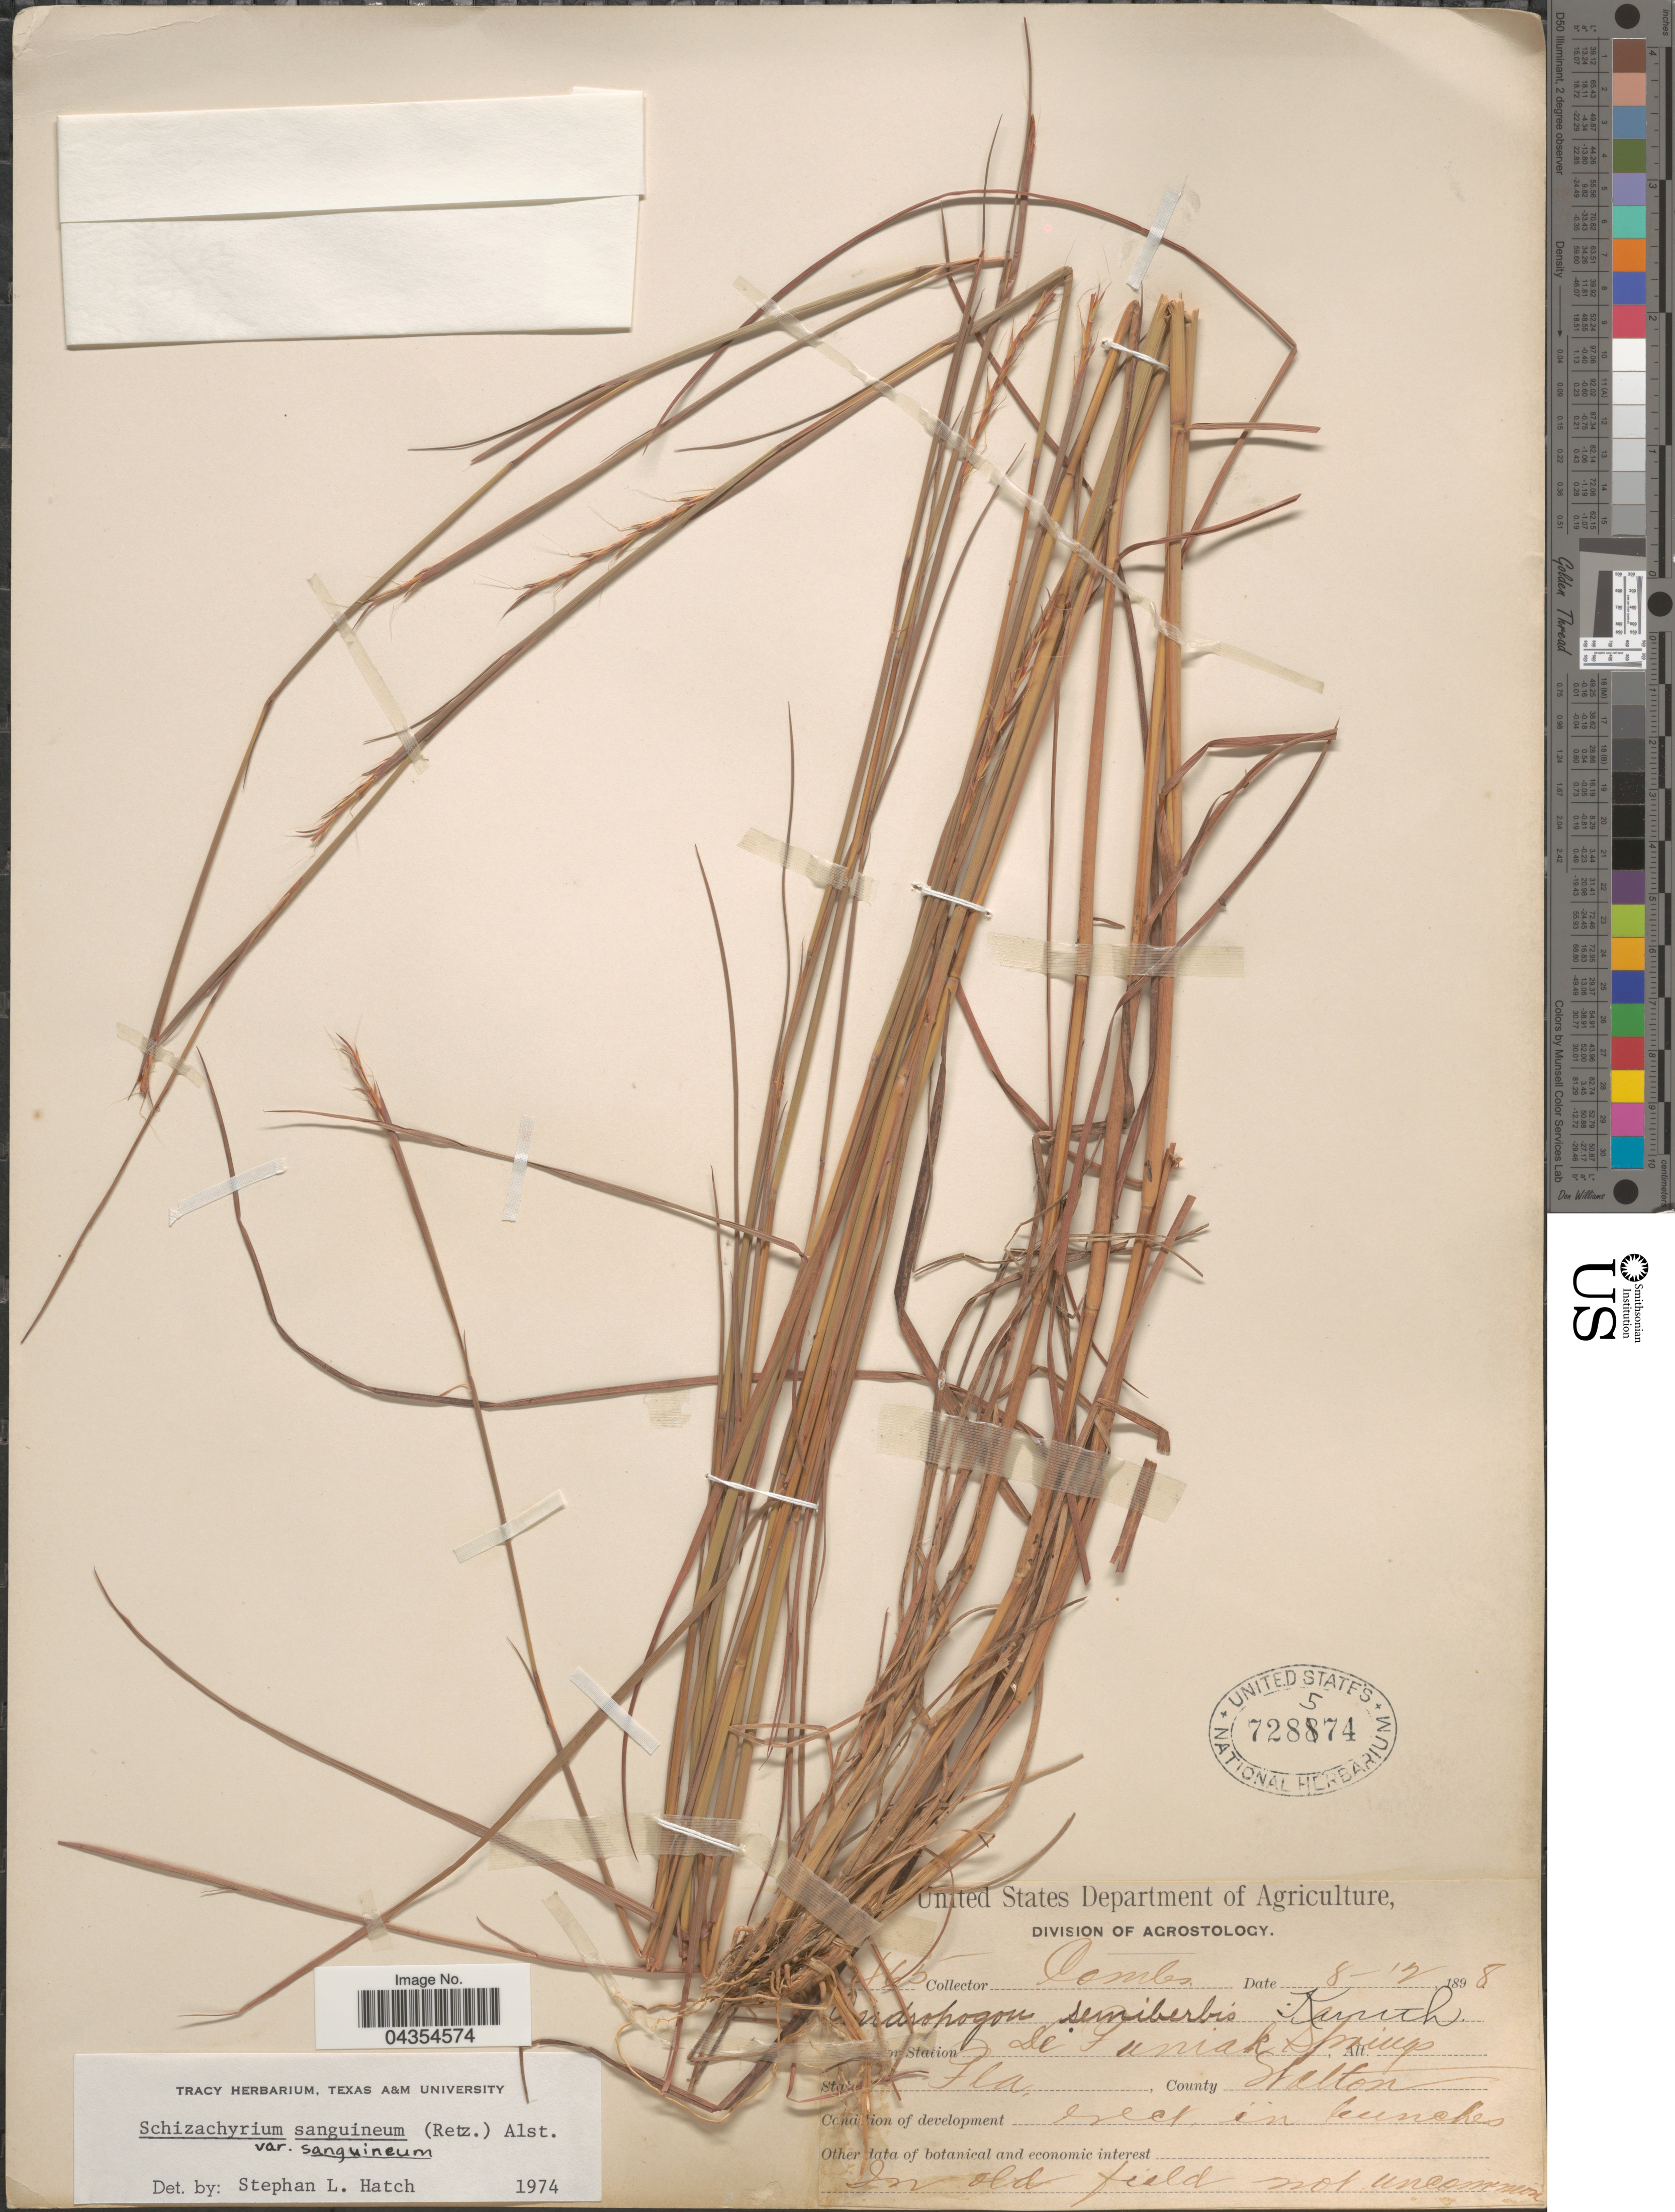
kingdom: Plantae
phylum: Tracheophyta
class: Liliopsida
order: Poales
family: Poaceae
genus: Schizachyrium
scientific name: Schizachyrium sanguineum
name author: (Retz.) Alston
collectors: -. Combs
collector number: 465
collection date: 1898-08-12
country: United States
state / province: Florida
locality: Station De Funiak Springs. County Stalton.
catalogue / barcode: US 728574